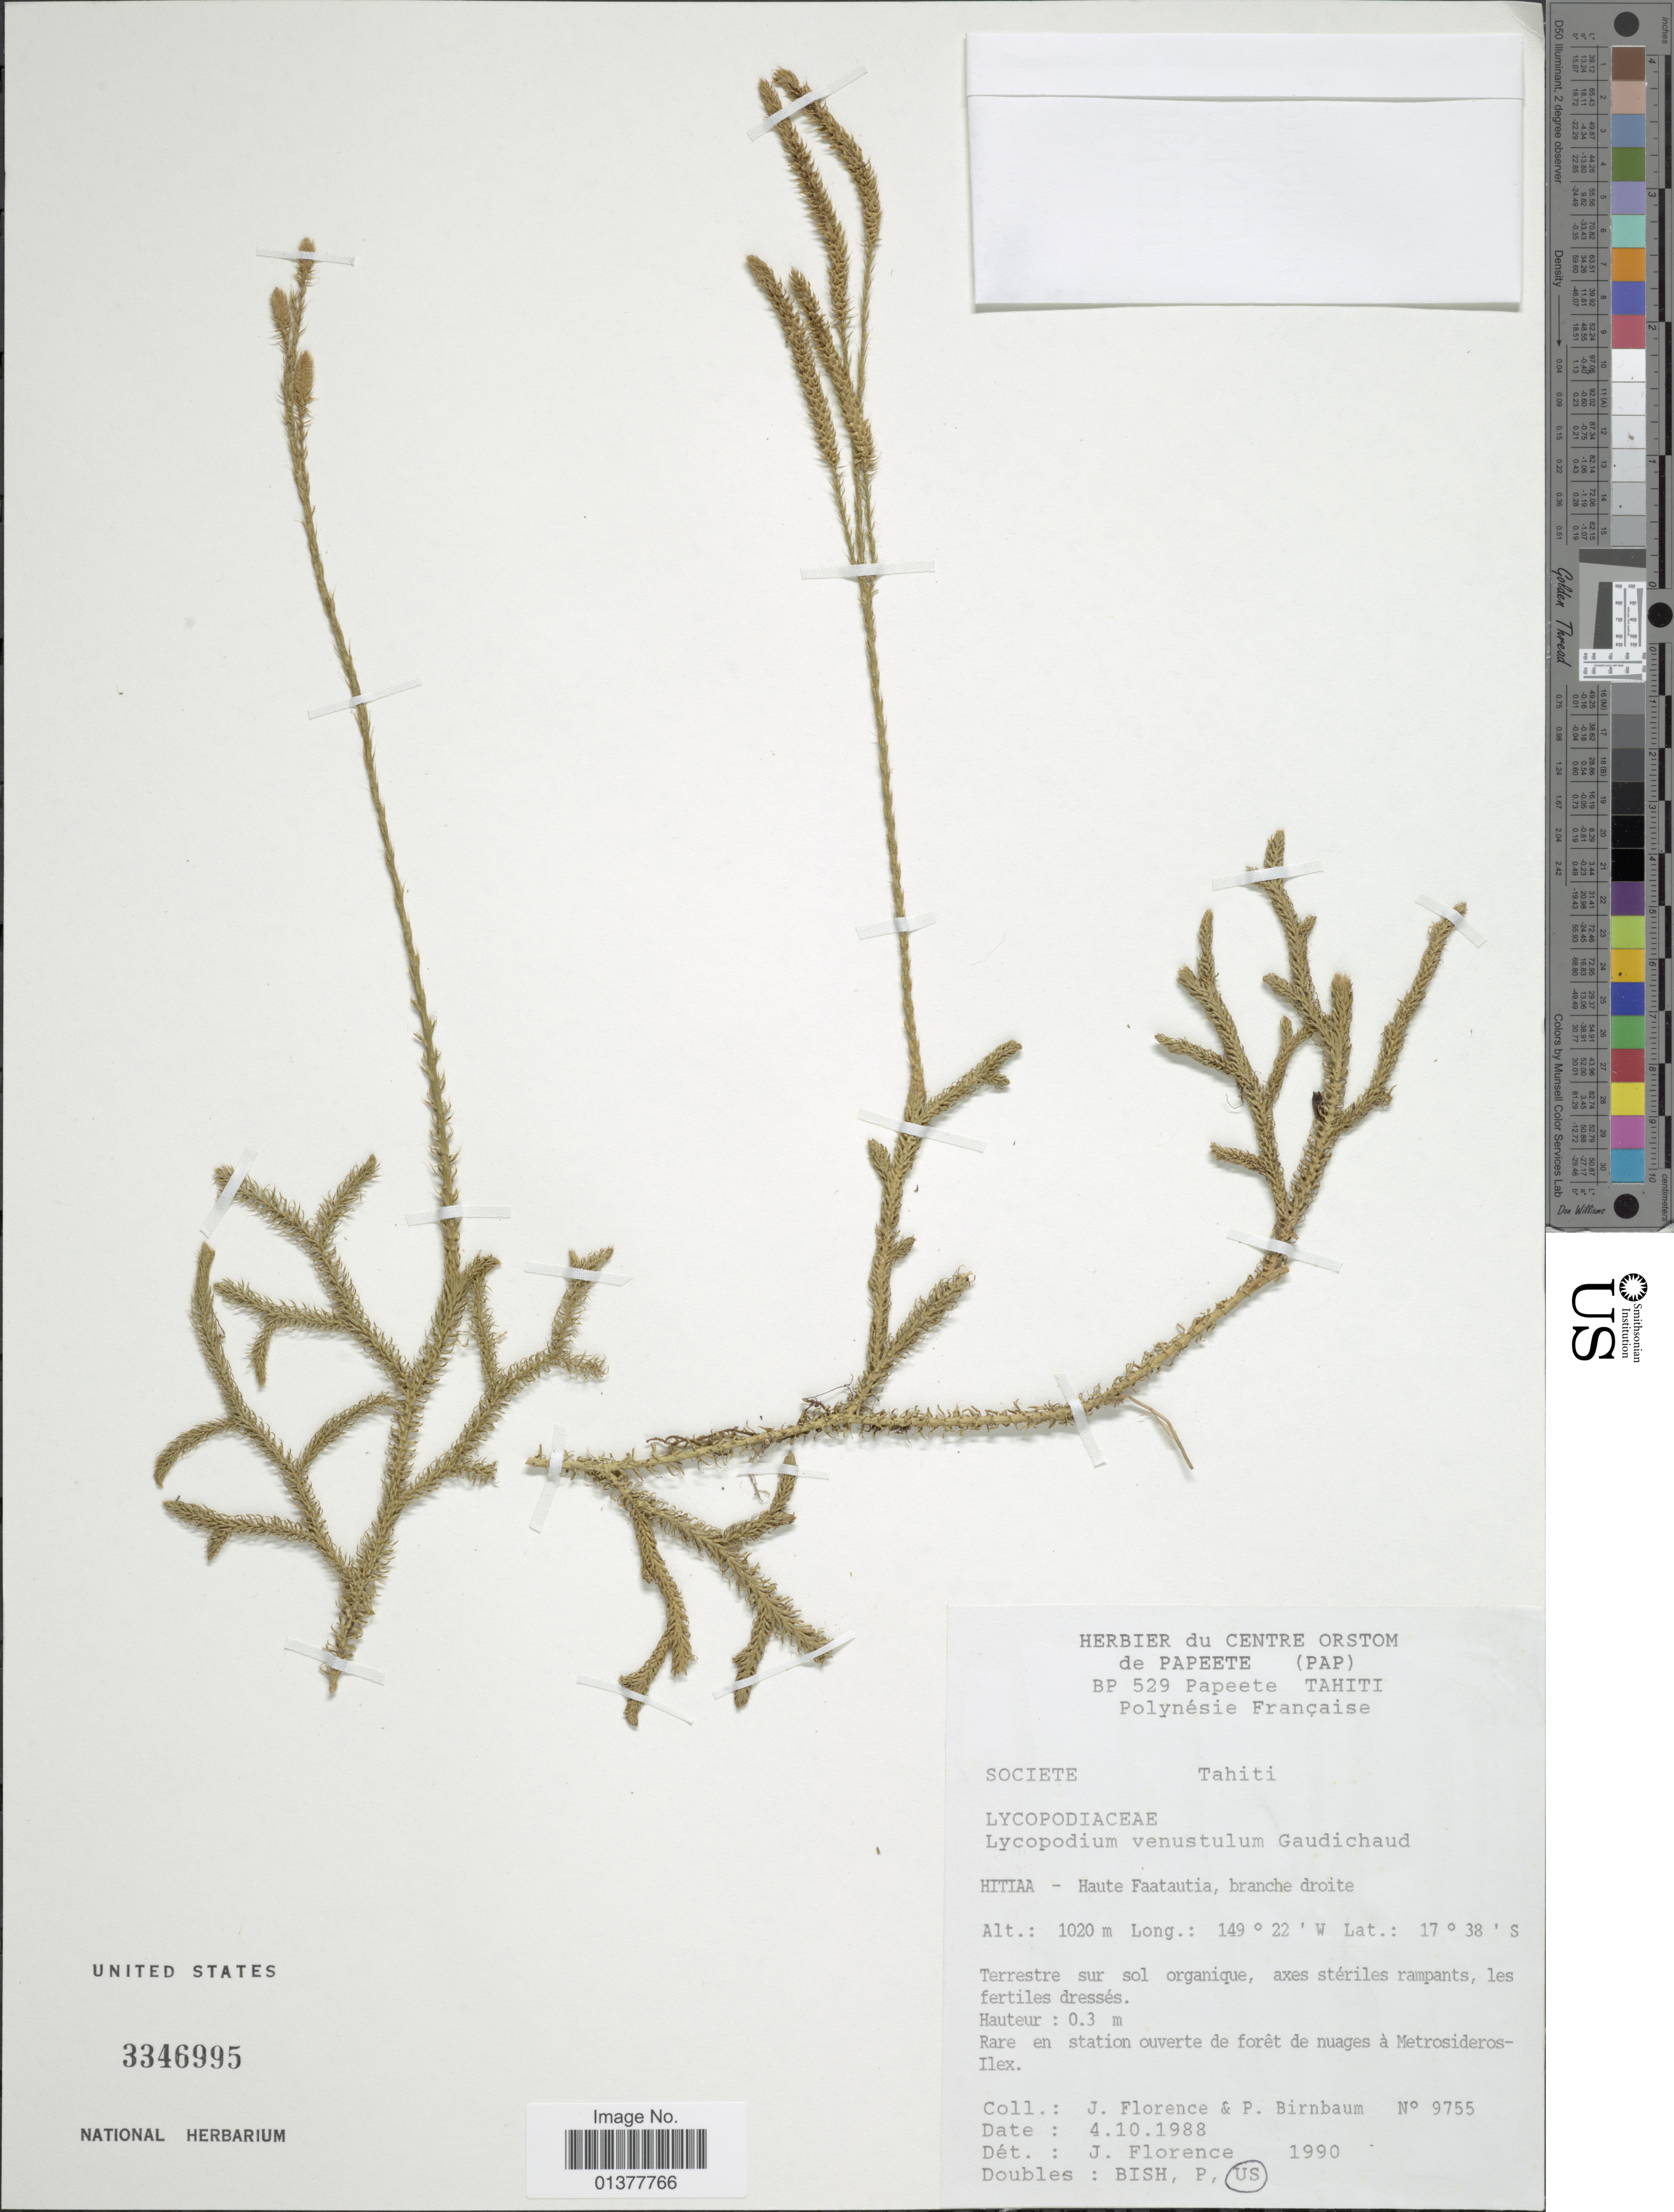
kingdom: Plantae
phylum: Tracheophyta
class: Lycopodiopsida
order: Lycopodiales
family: Lycopodiaceae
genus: Lycopodium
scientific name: Lycopodium venustulum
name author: Gaudich.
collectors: J. Florence & P. Birnbaum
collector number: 9755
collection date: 1988-10-04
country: French Polynesia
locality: Tahiti, Hitiaa-Haute Faatautia, branche droite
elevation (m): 1020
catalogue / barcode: US 3346995